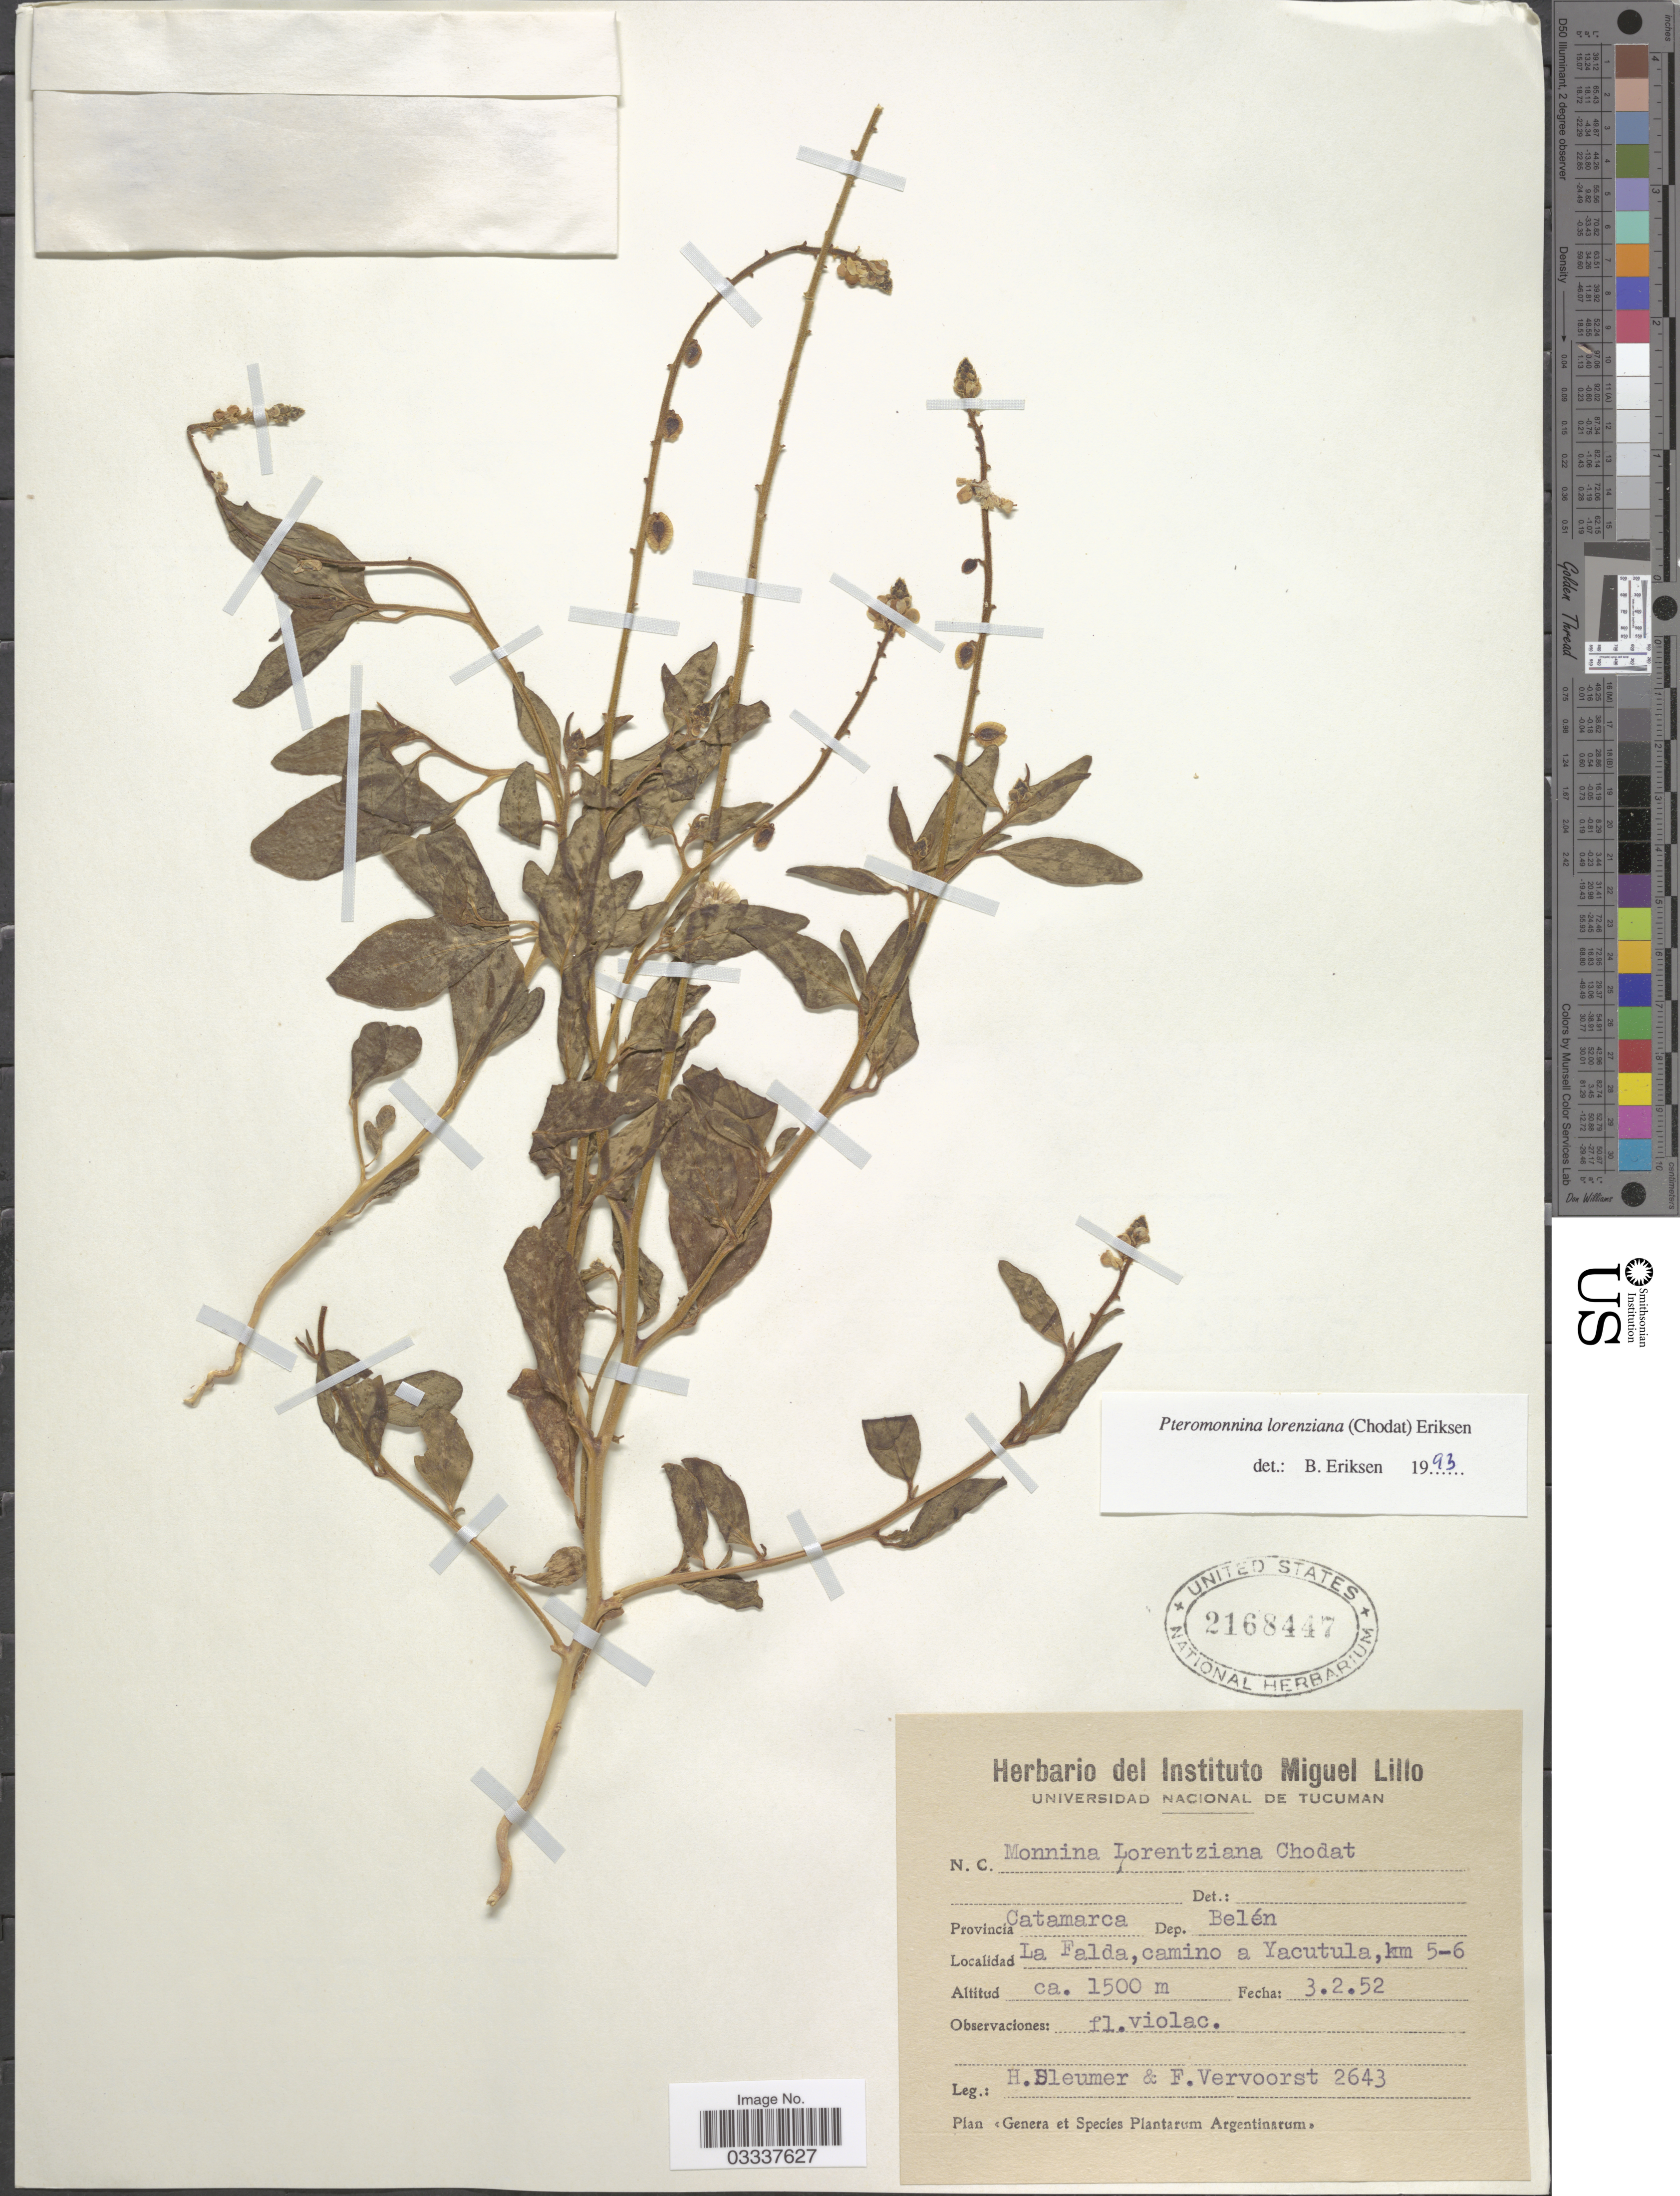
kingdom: Plantae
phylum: Tracheophyta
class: Magnoliopsida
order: Fabales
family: Polygalaceae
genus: Pteromonnina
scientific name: Pteromonnina lorenziana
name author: (Chodat) B. Eriksen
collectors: H. O. Sleumer & F. Vervoorst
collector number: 2643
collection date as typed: Transcribed d/m/y: 3/2/52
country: Argentina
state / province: Catamarca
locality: Dep. Belén, La Falda, camino a Yacutula, km 5-6.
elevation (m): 1500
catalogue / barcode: US 2168447